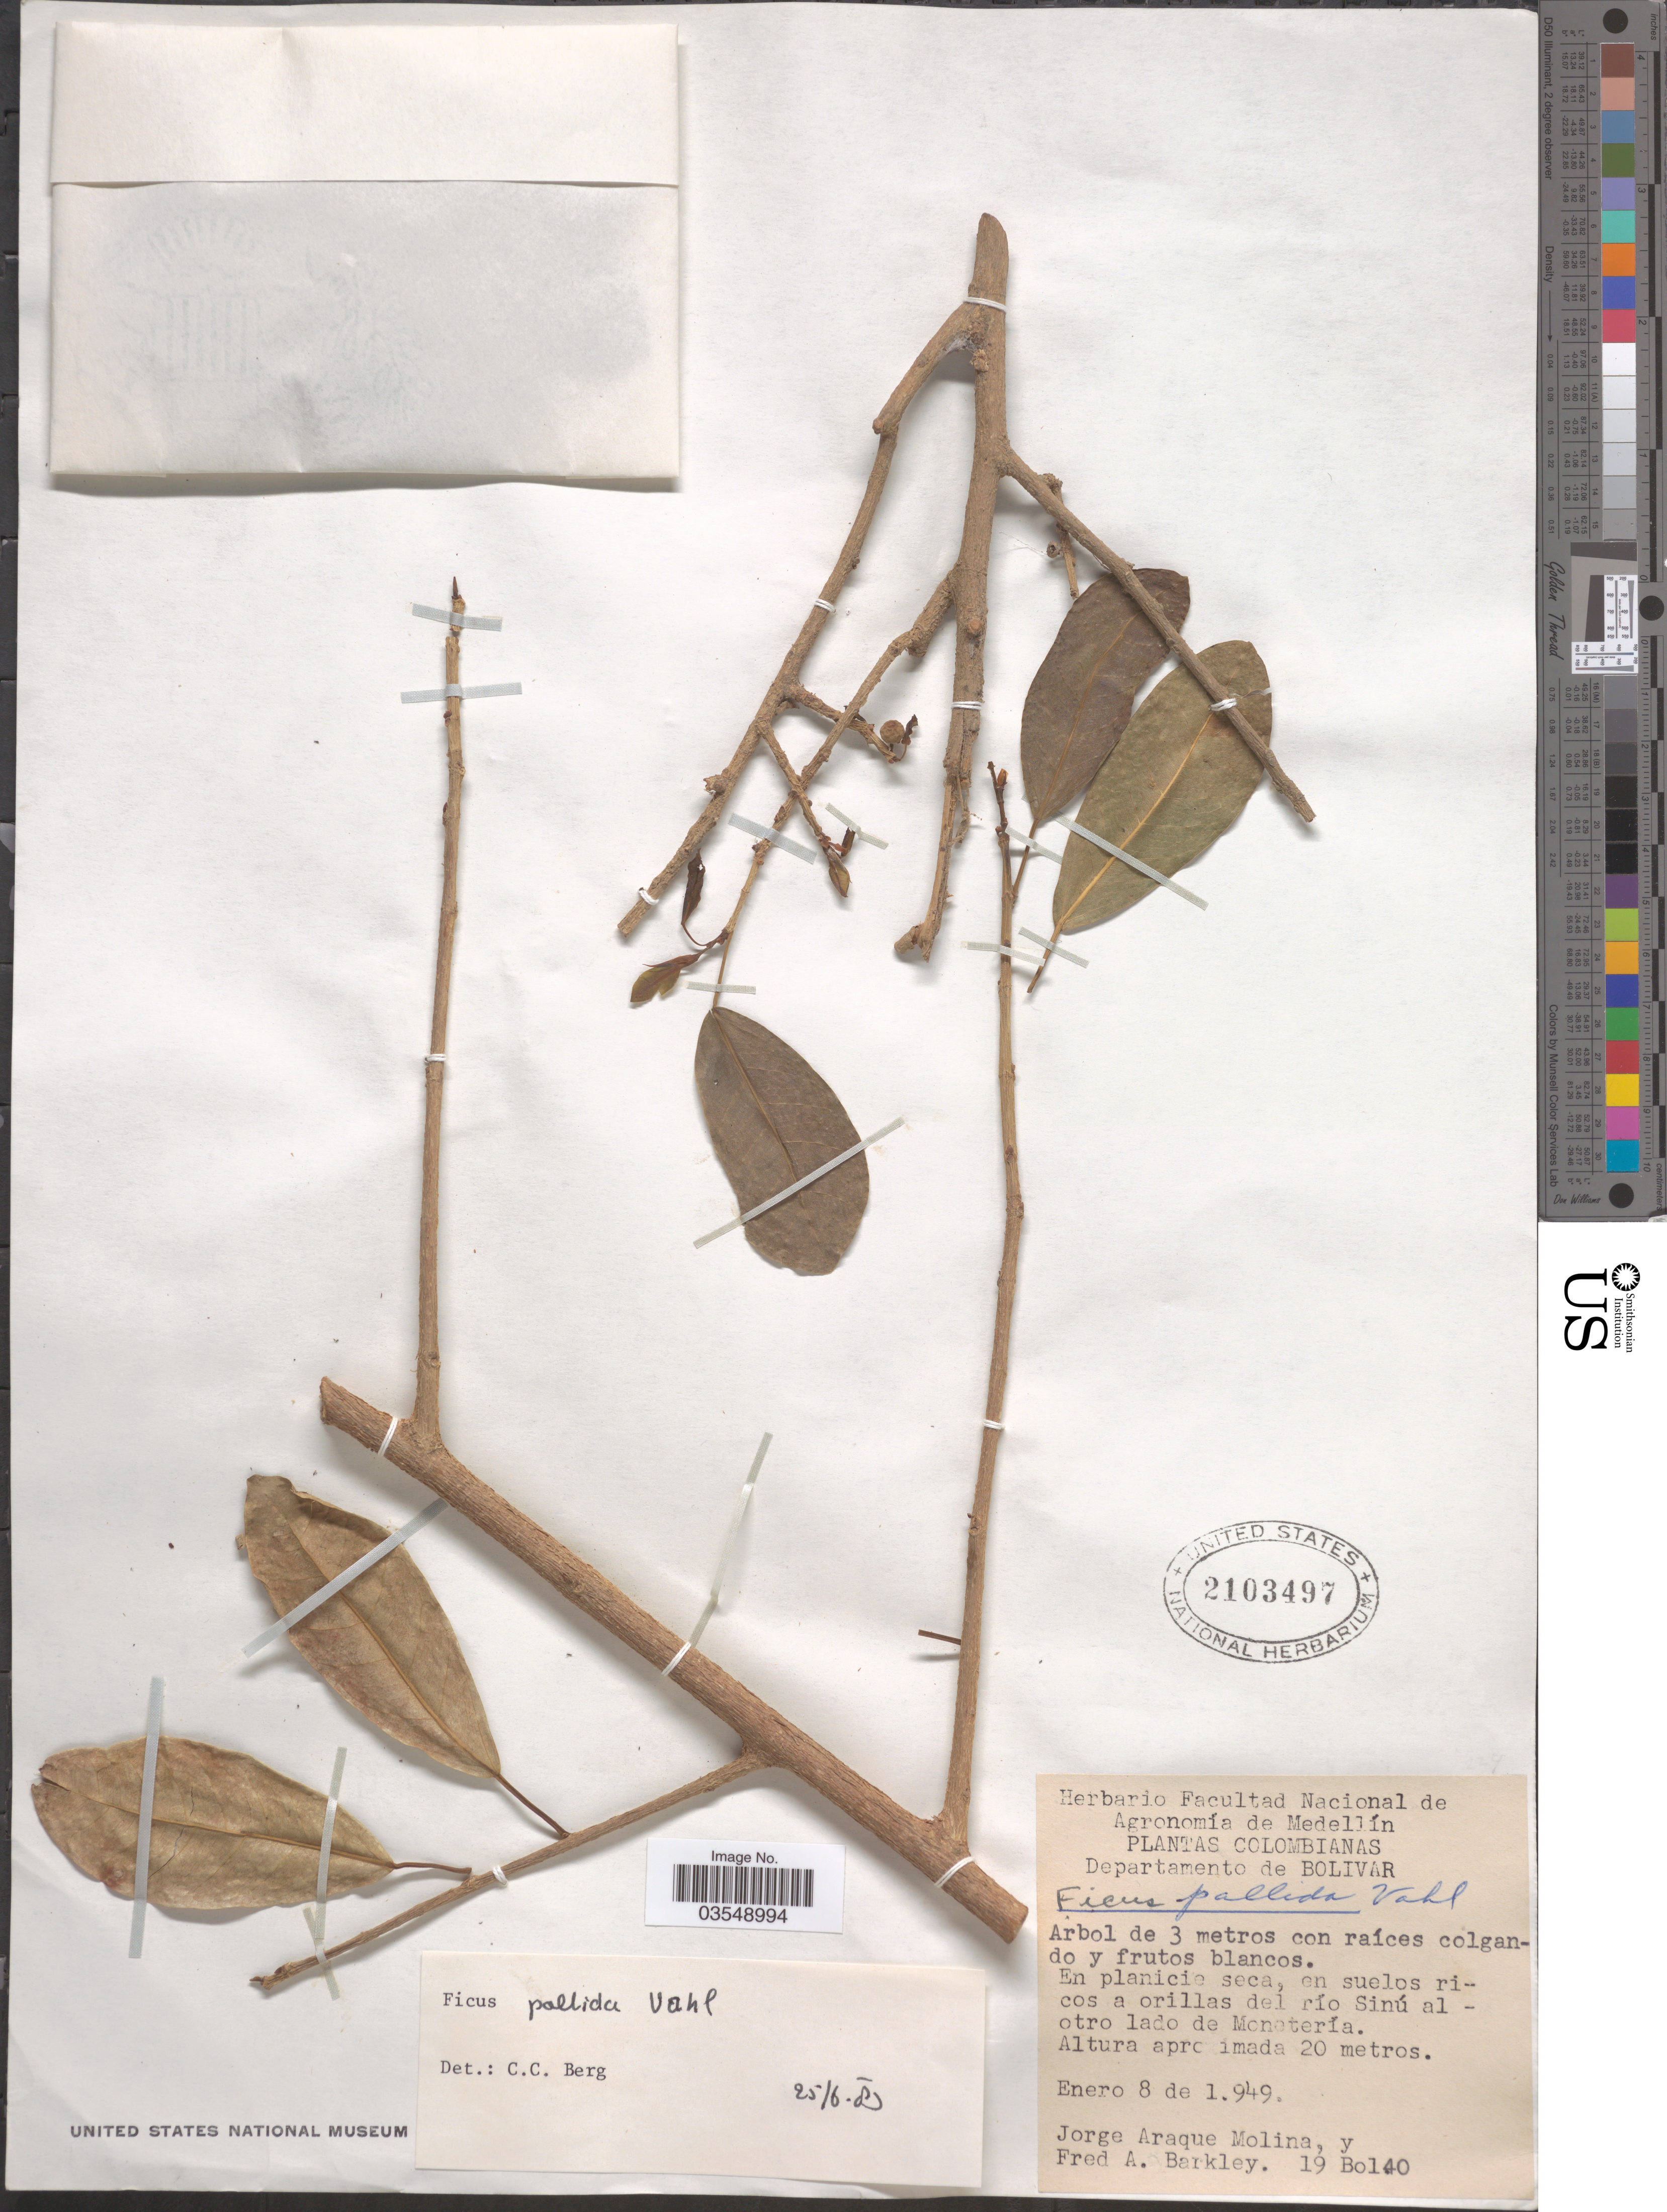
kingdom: Plantae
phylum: Tracheophyta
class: Magnoliopsida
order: Rosales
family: Moraceae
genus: Ficus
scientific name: Ficus pallida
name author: Vahl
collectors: J. Araque Molina & F. A. Barkley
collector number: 19Bol40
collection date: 1949-01-08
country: Colombia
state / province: Bolívar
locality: Departamento de Bolivar. En planicie seca, en suelos ricos a orillas del río Sinú al -otro lado de Monetería.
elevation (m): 20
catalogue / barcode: US 2103497